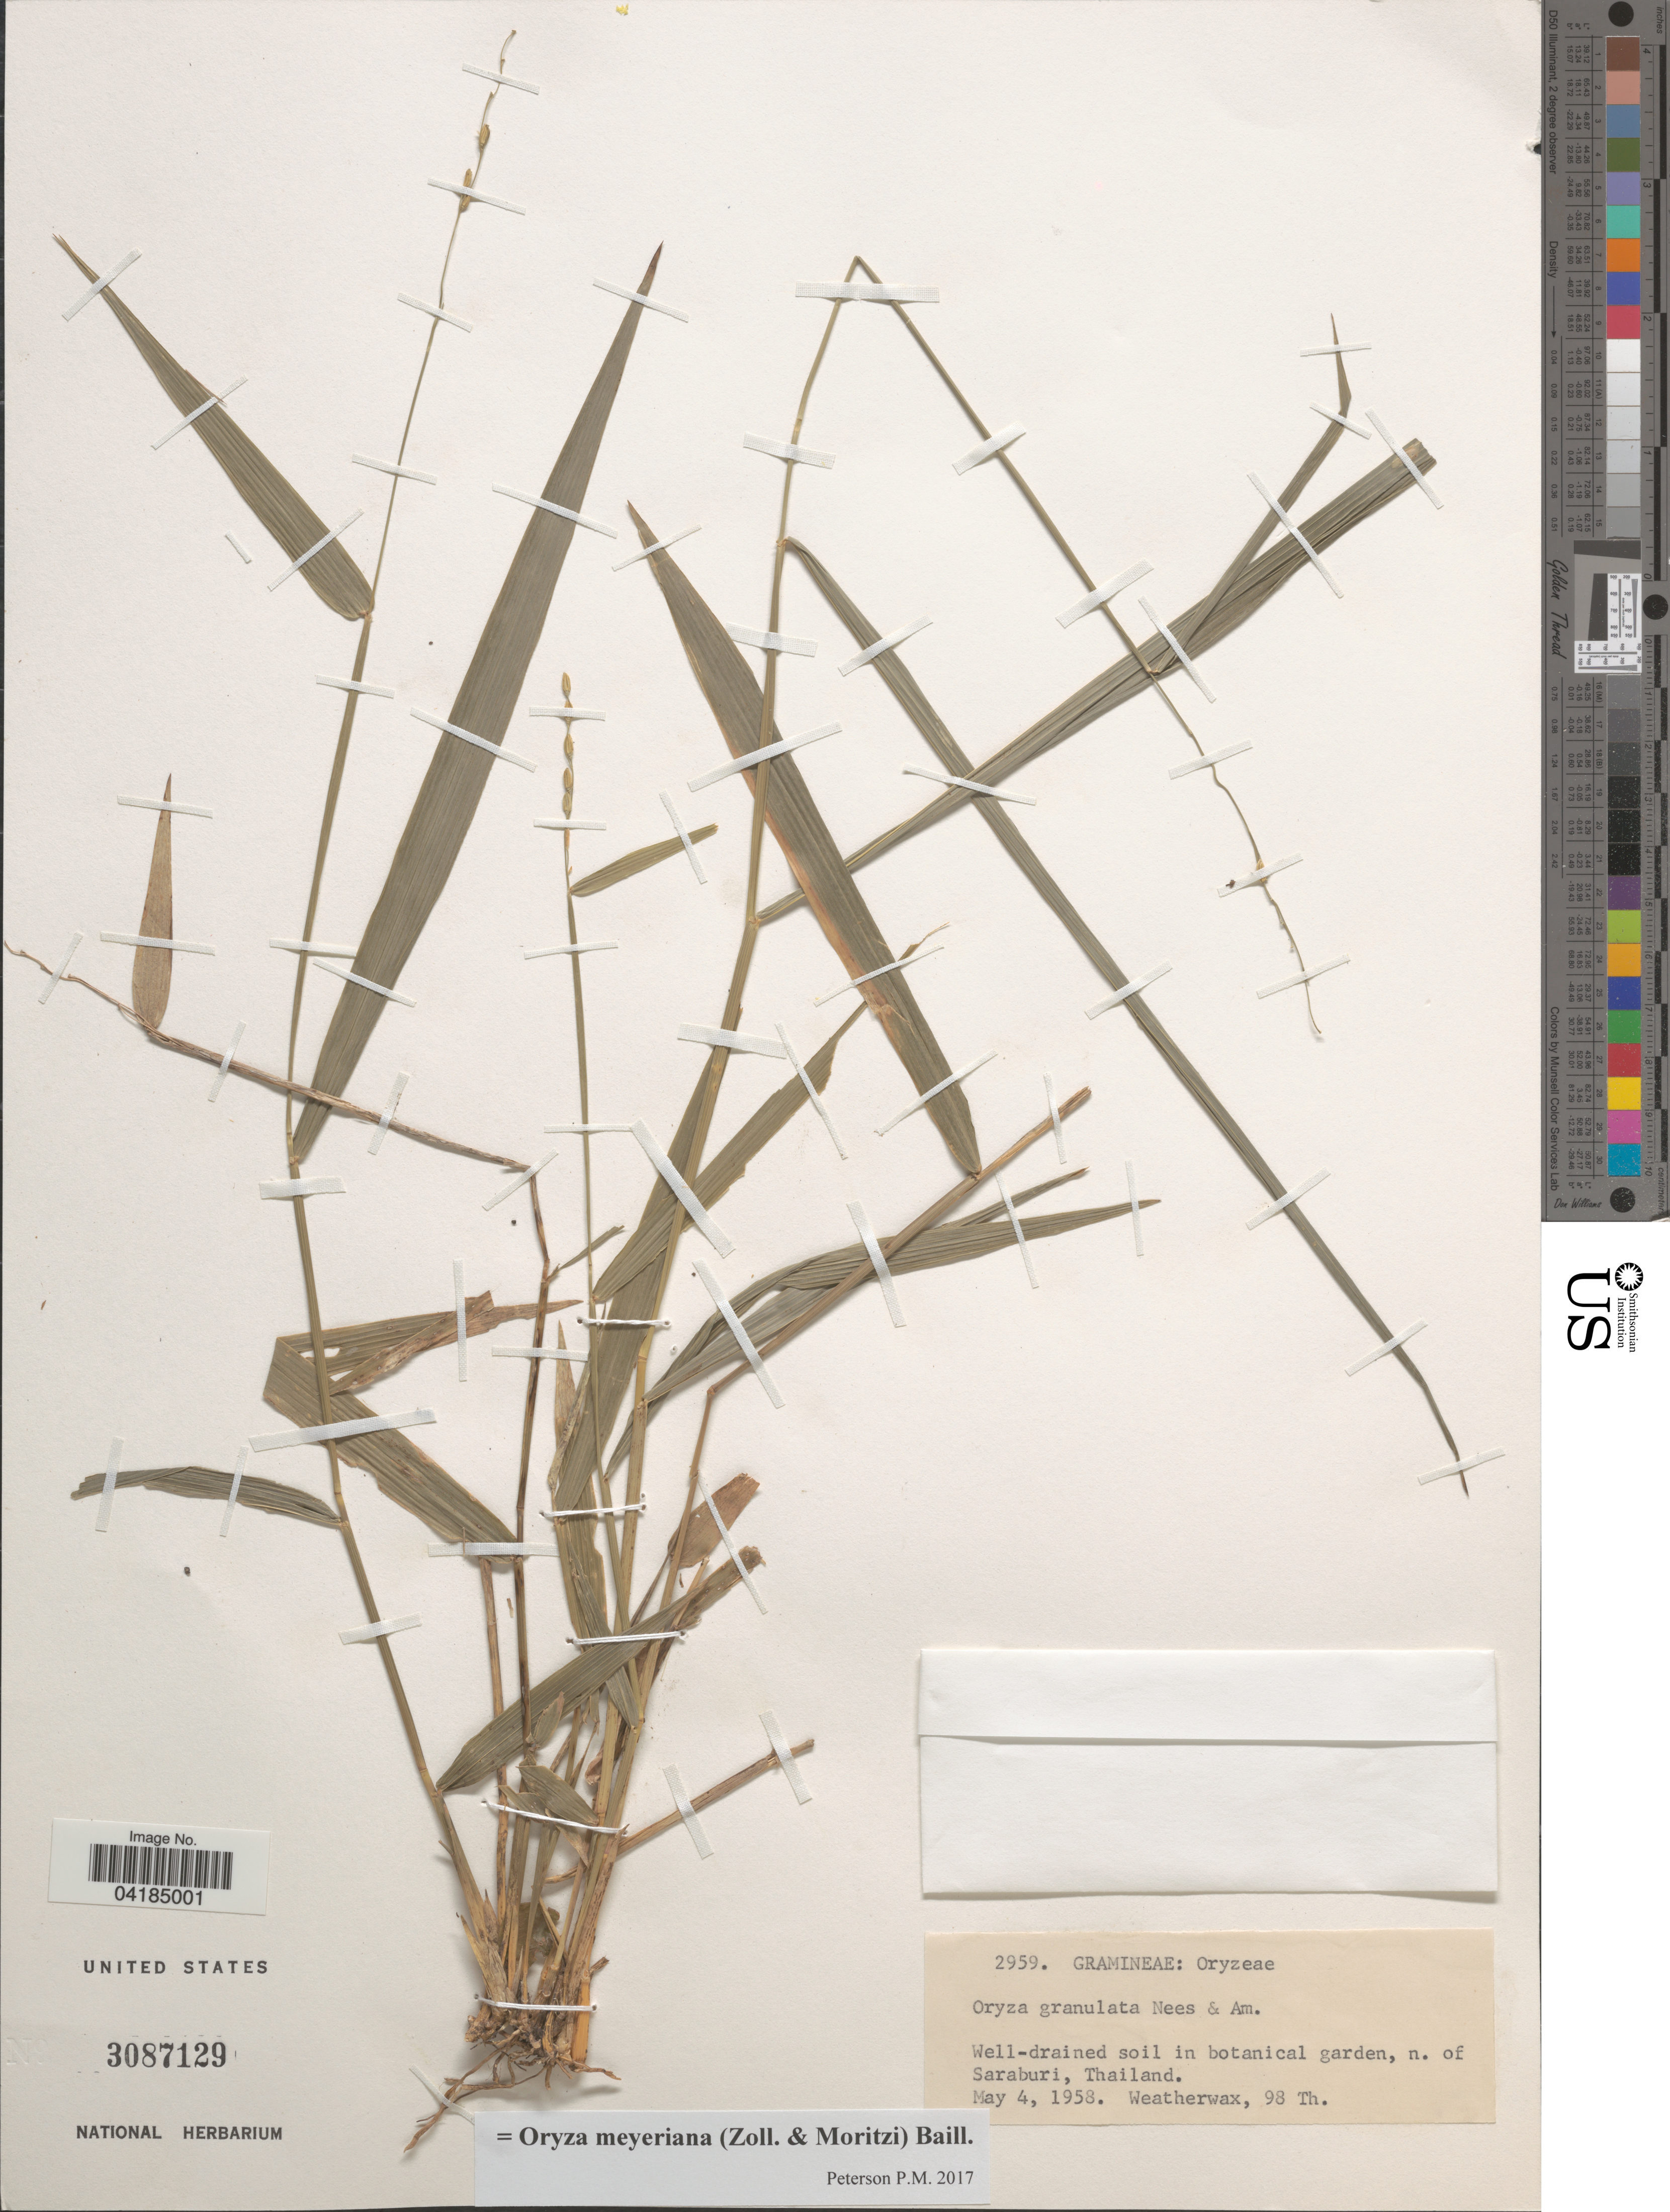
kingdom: Plantae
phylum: Tracheophyta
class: Liliopsida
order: Poales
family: Poaceae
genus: Oryza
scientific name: Oryza meyeriana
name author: (Zoll. & Mor.) Baill.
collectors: -. Weatherwax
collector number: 98Th.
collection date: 1958-05-04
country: Thailand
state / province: Saraburi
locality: Well-drained soil in botanical garden, n. of Saraburi.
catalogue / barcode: US 3087129